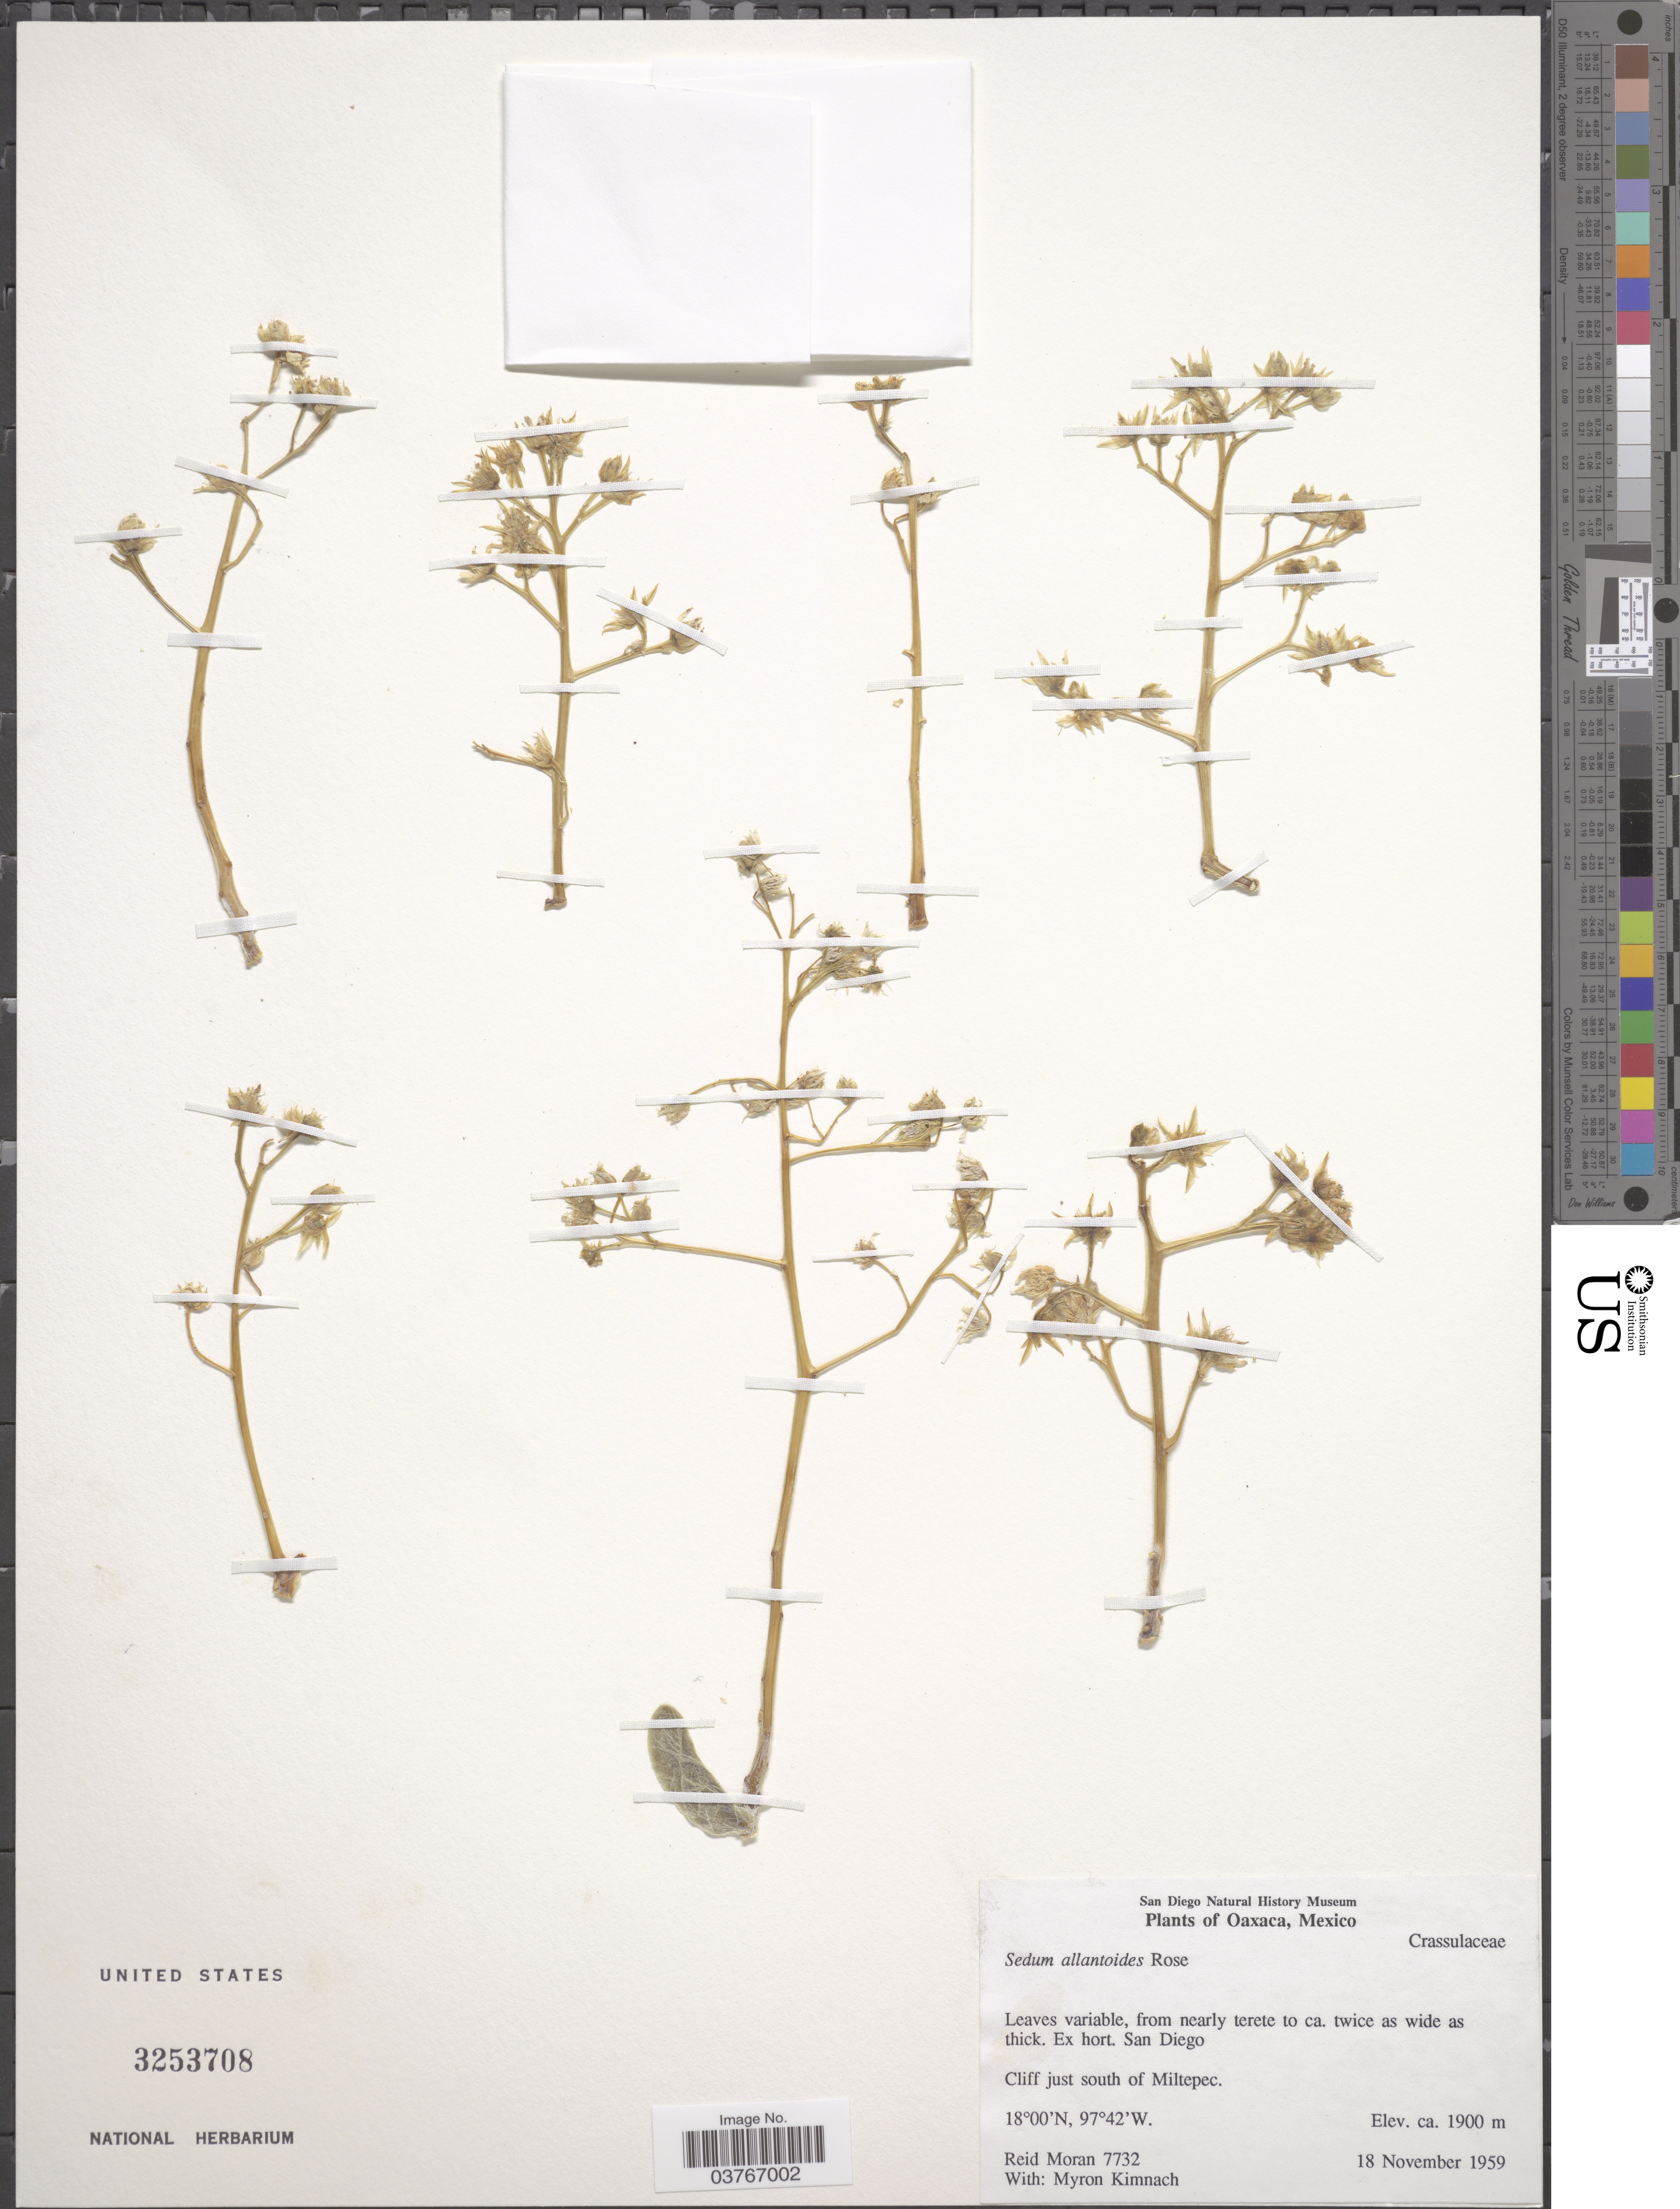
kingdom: Plantae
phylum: Tracheophyta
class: Magnoliopsida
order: Saxifragales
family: Crassulaceae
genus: Sedum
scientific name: Sedum allantoides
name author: Rose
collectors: R. Moran & M. W. Kimnach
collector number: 7732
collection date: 1959-11-18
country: Mexico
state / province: Oaxaca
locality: Cliff just south of Miltepec.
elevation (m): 1900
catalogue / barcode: US 3253708